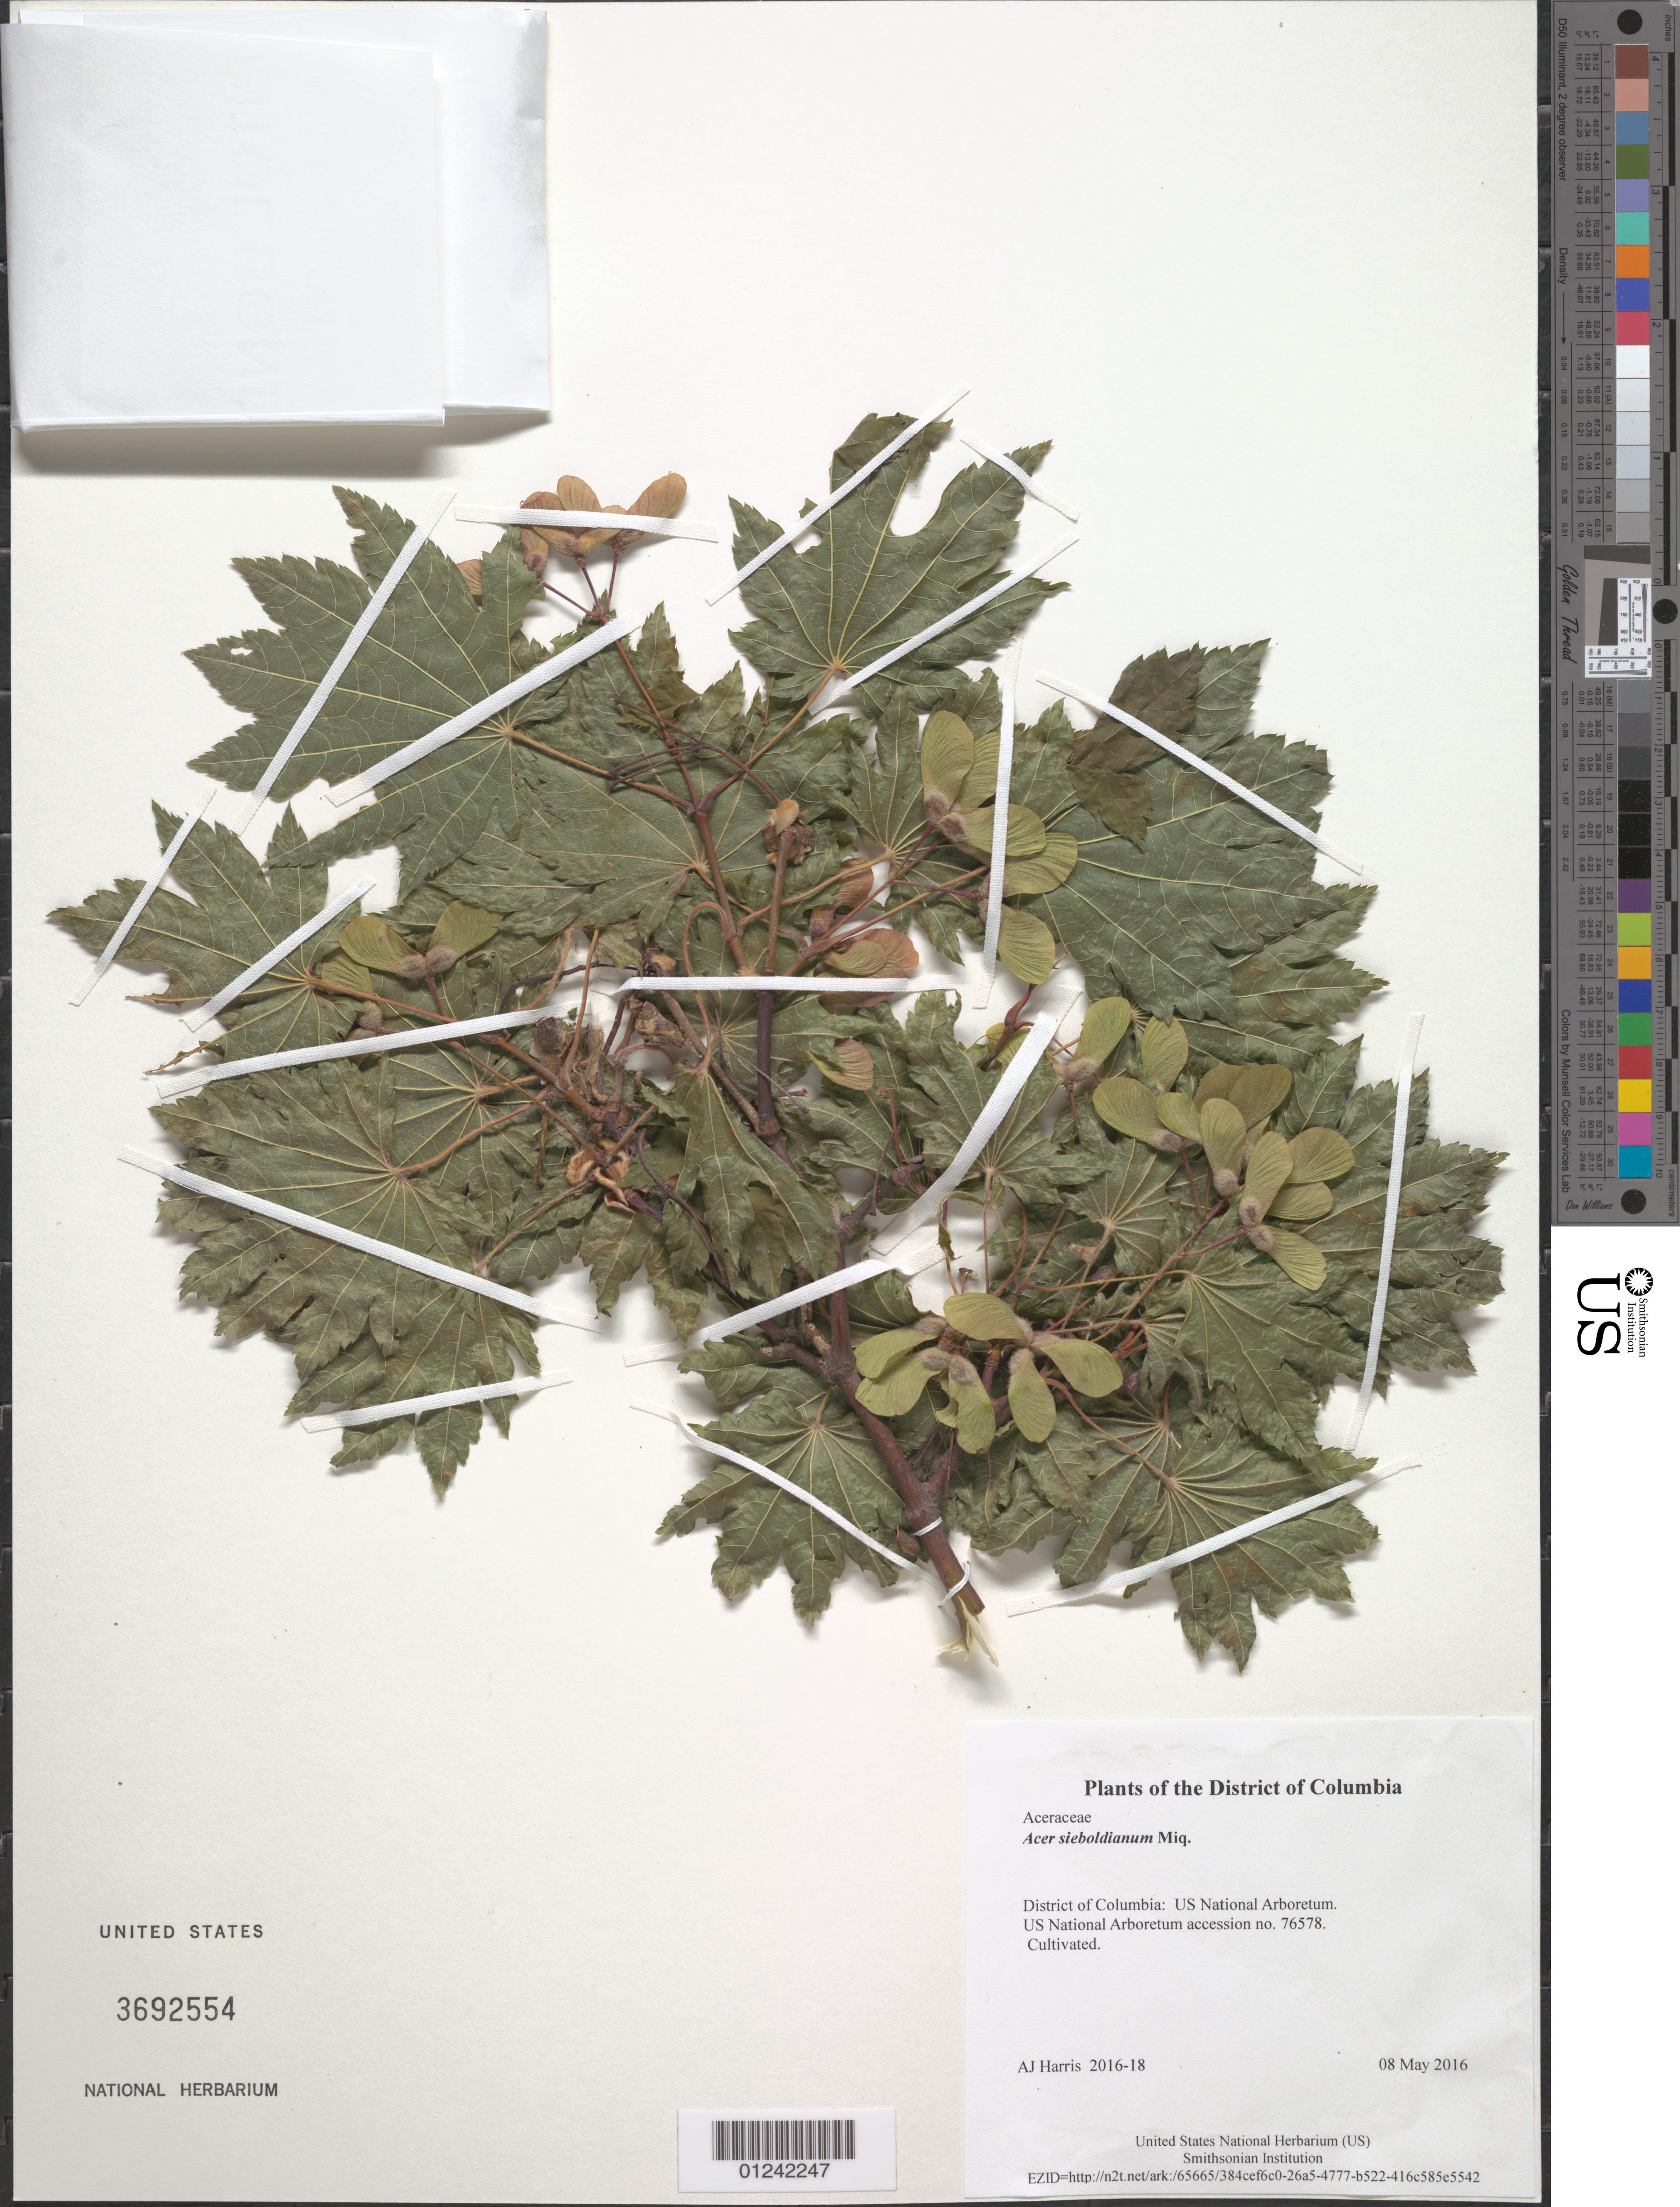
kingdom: Plantae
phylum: Tracheophyta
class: Magnoliopsida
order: Sapindales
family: Sapindaceae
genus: Acer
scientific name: Acer sieboldianum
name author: Miq.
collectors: A. J. Harris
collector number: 2016-18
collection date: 2016-05-08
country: United States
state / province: District of Columbia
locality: US National Arboretum.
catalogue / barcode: US 3692554